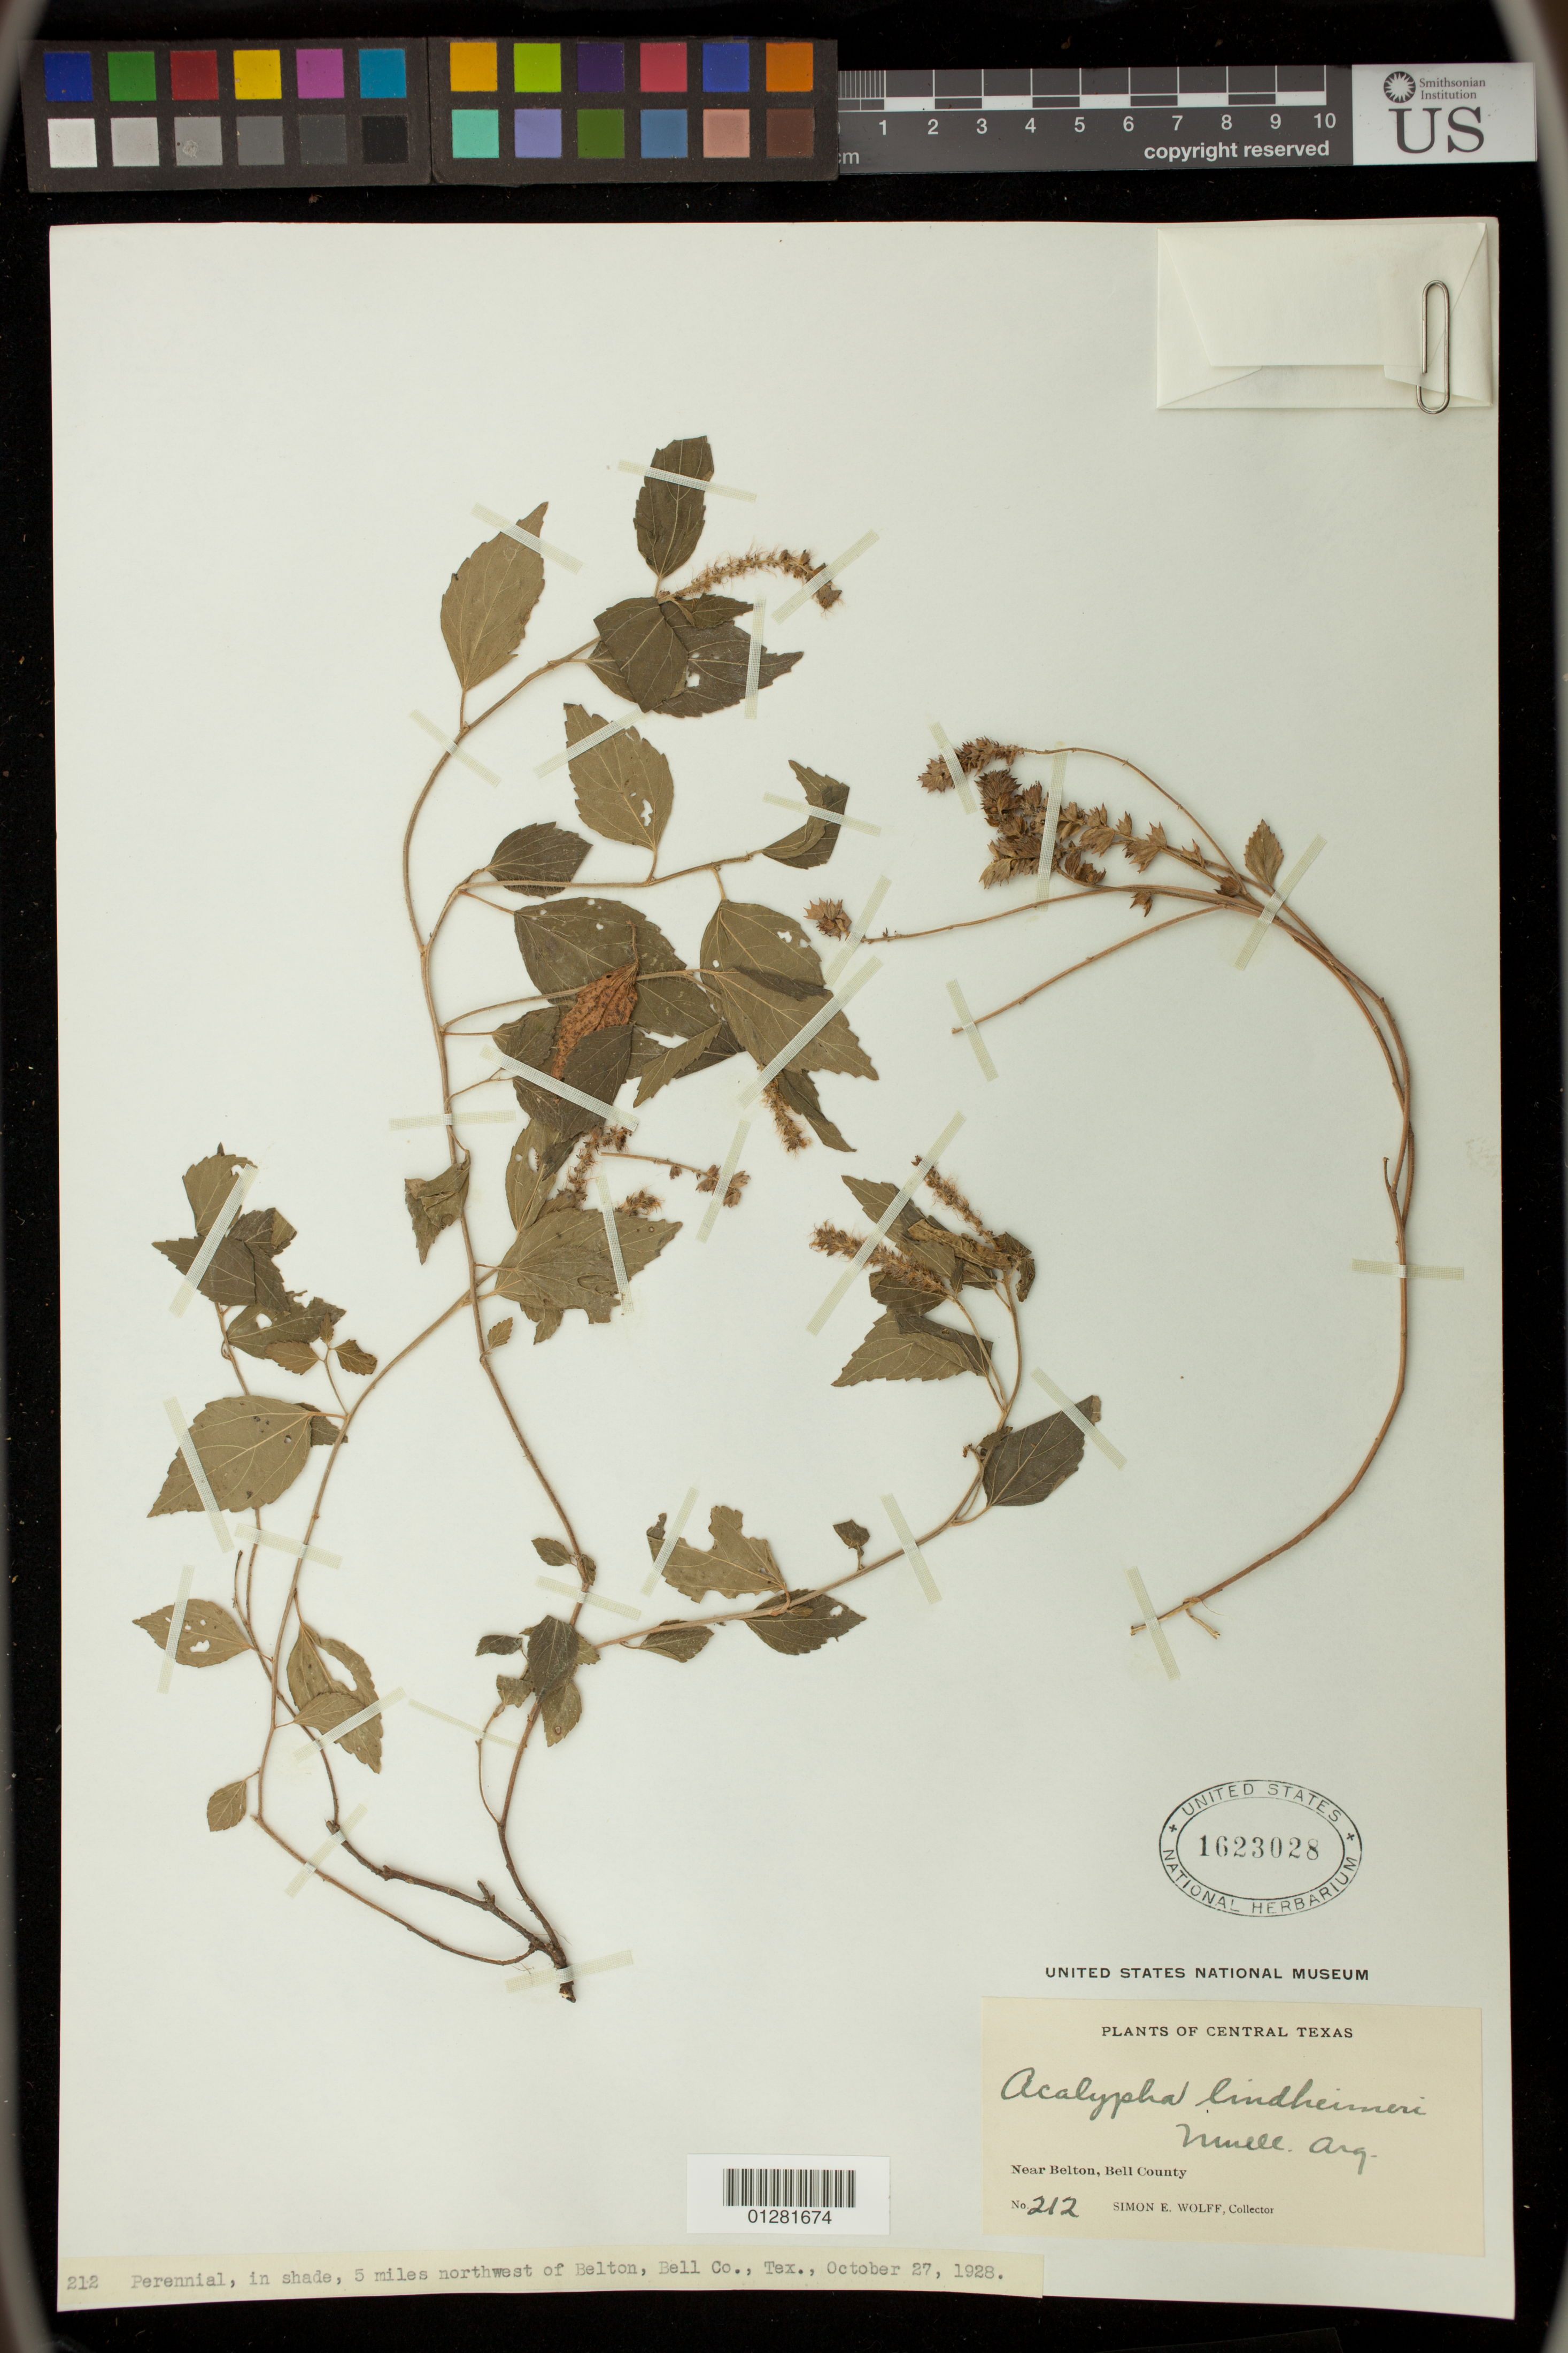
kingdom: Plantae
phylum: Tracheophyta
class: Magnoliopsida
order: Malpighiales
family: Euphorbiaceae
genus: Acalypha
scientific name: Acalypha lindheimeri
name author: Müll. Arg.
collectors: S. E. Wolff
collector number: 212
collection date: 1928-10-27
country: United States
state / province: Texas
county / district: Bell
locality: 5 miles northwest of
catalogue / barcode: US 1623028